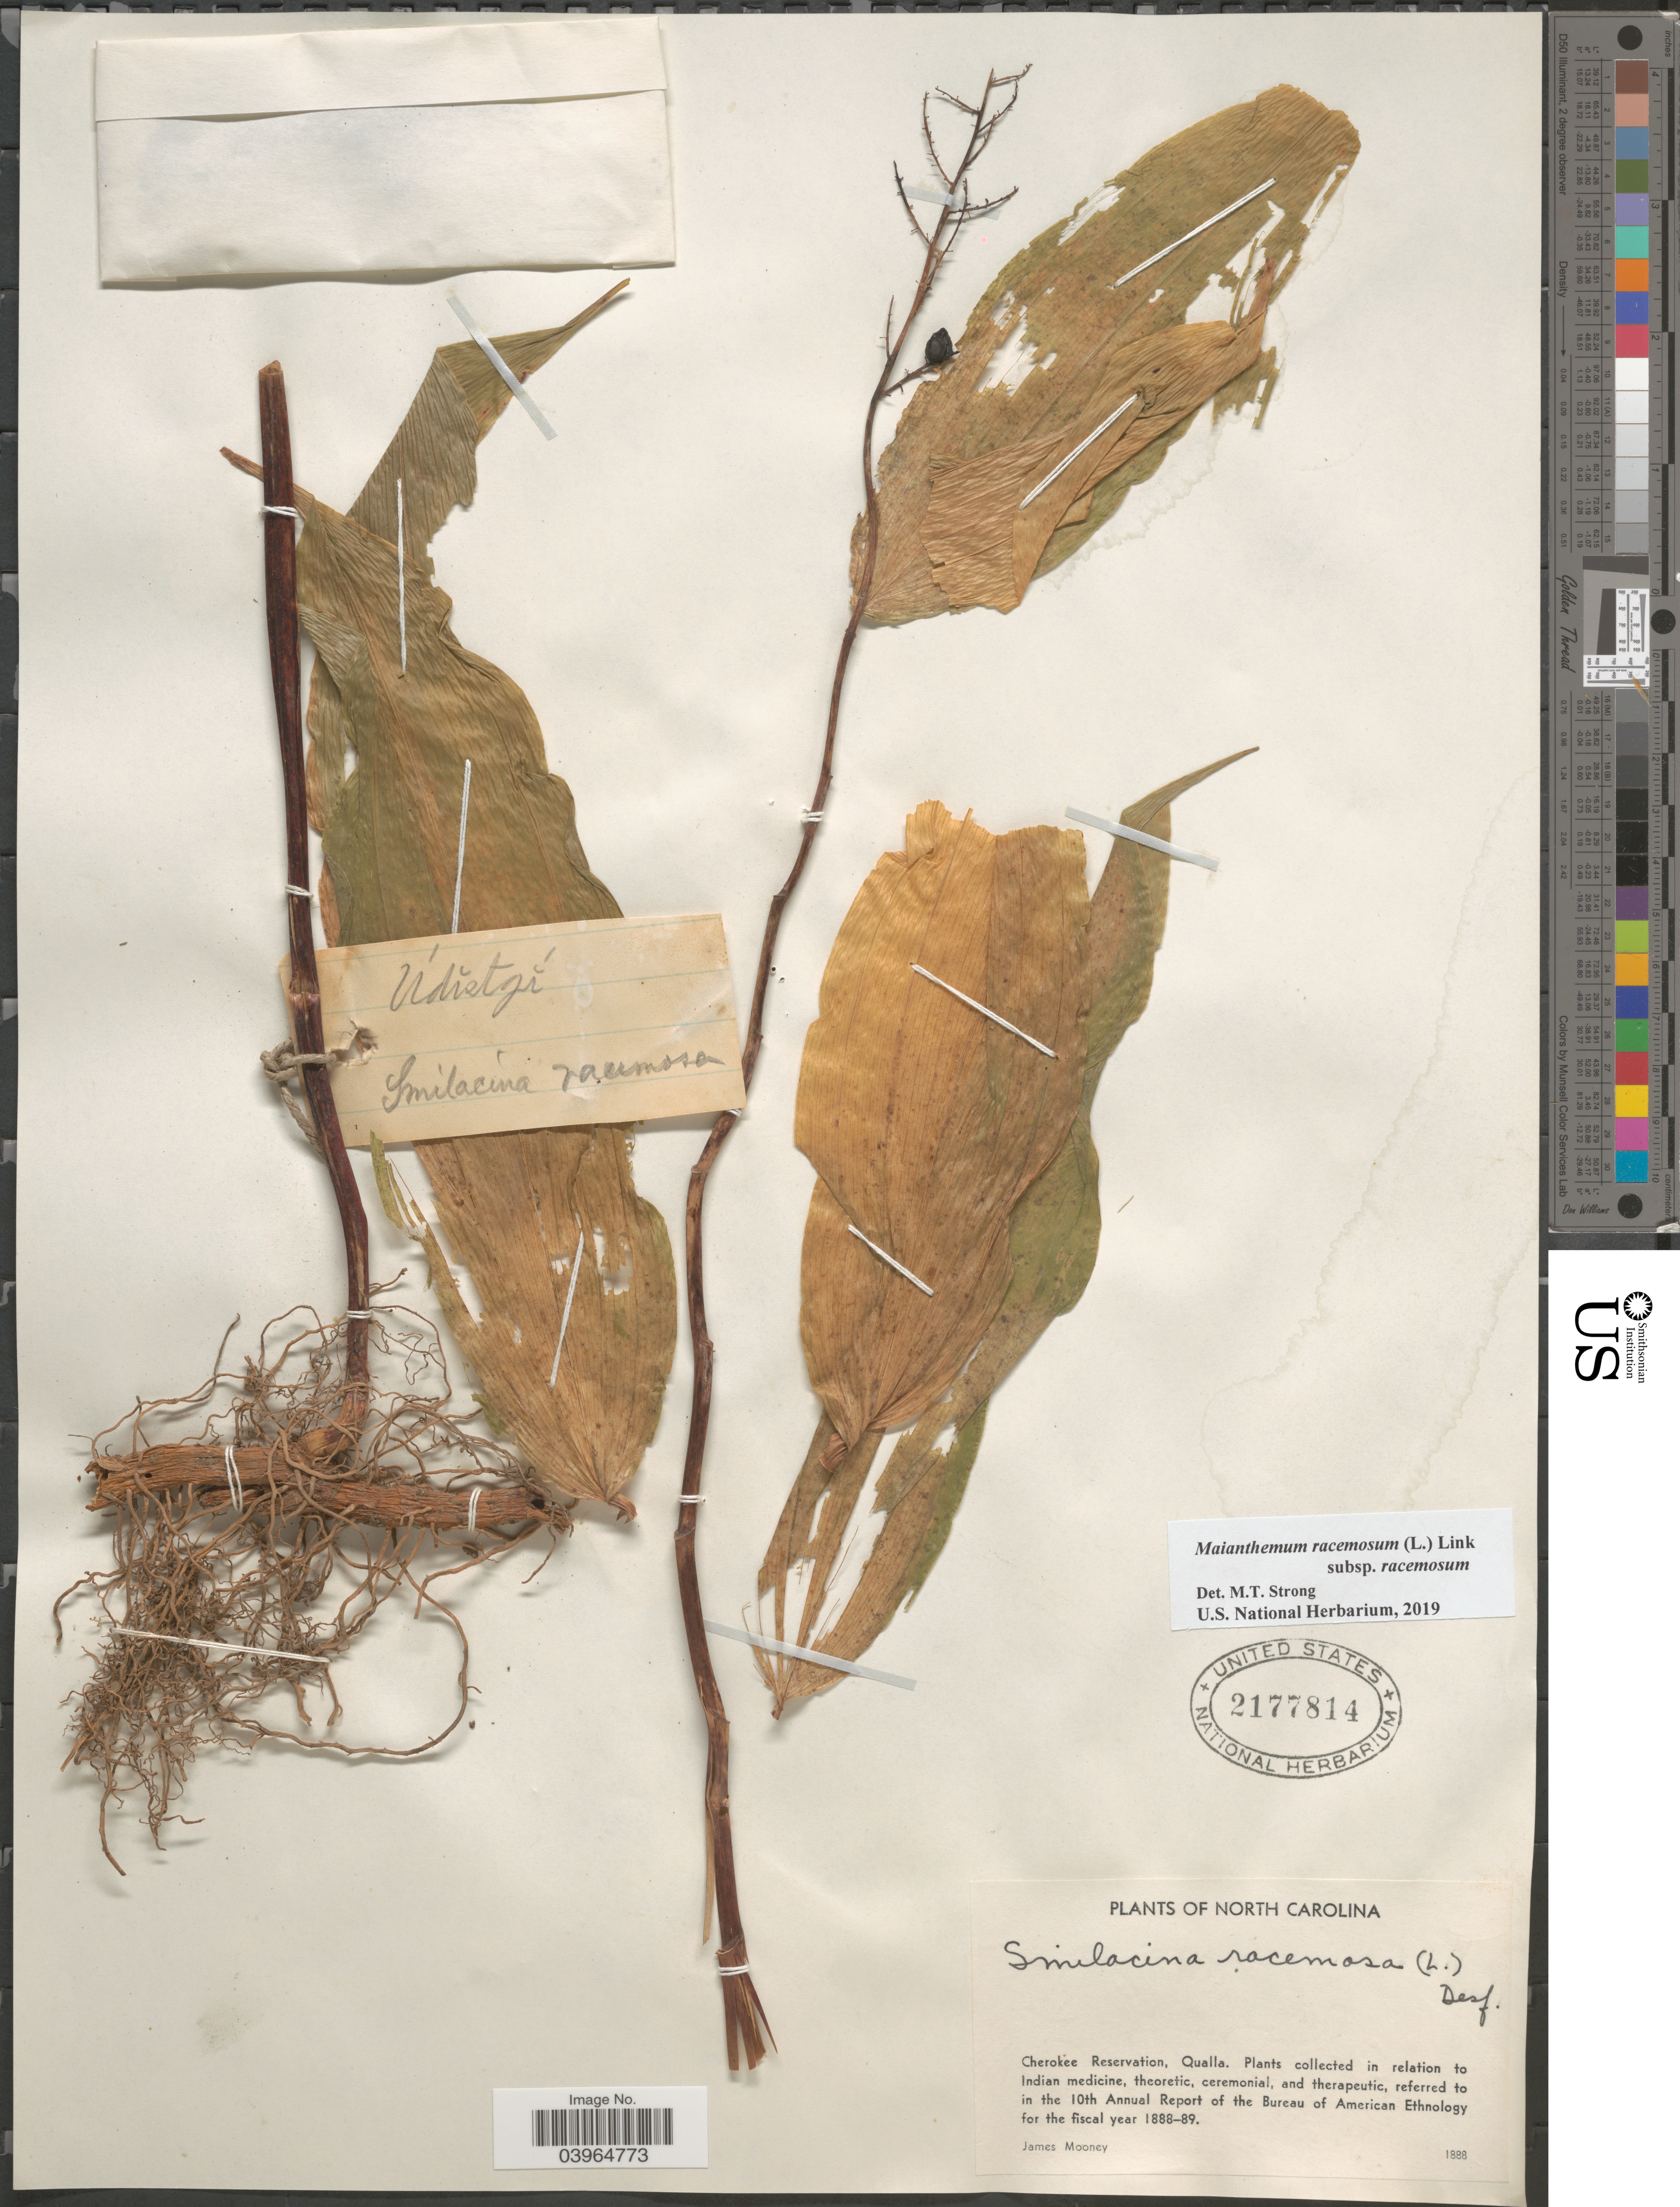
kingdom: Plantae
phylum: Tracheophyta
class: Liliopsida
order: Asparagales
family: Asparagaceae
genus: Maianthemum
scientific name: Maianthemum racemosum subsp. racemosum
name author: (L.) Link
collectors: J. Mooney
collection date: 1888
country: United States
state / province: North Carolina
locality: Cherokee Reservation, Qualla.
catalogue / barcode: US 2177814